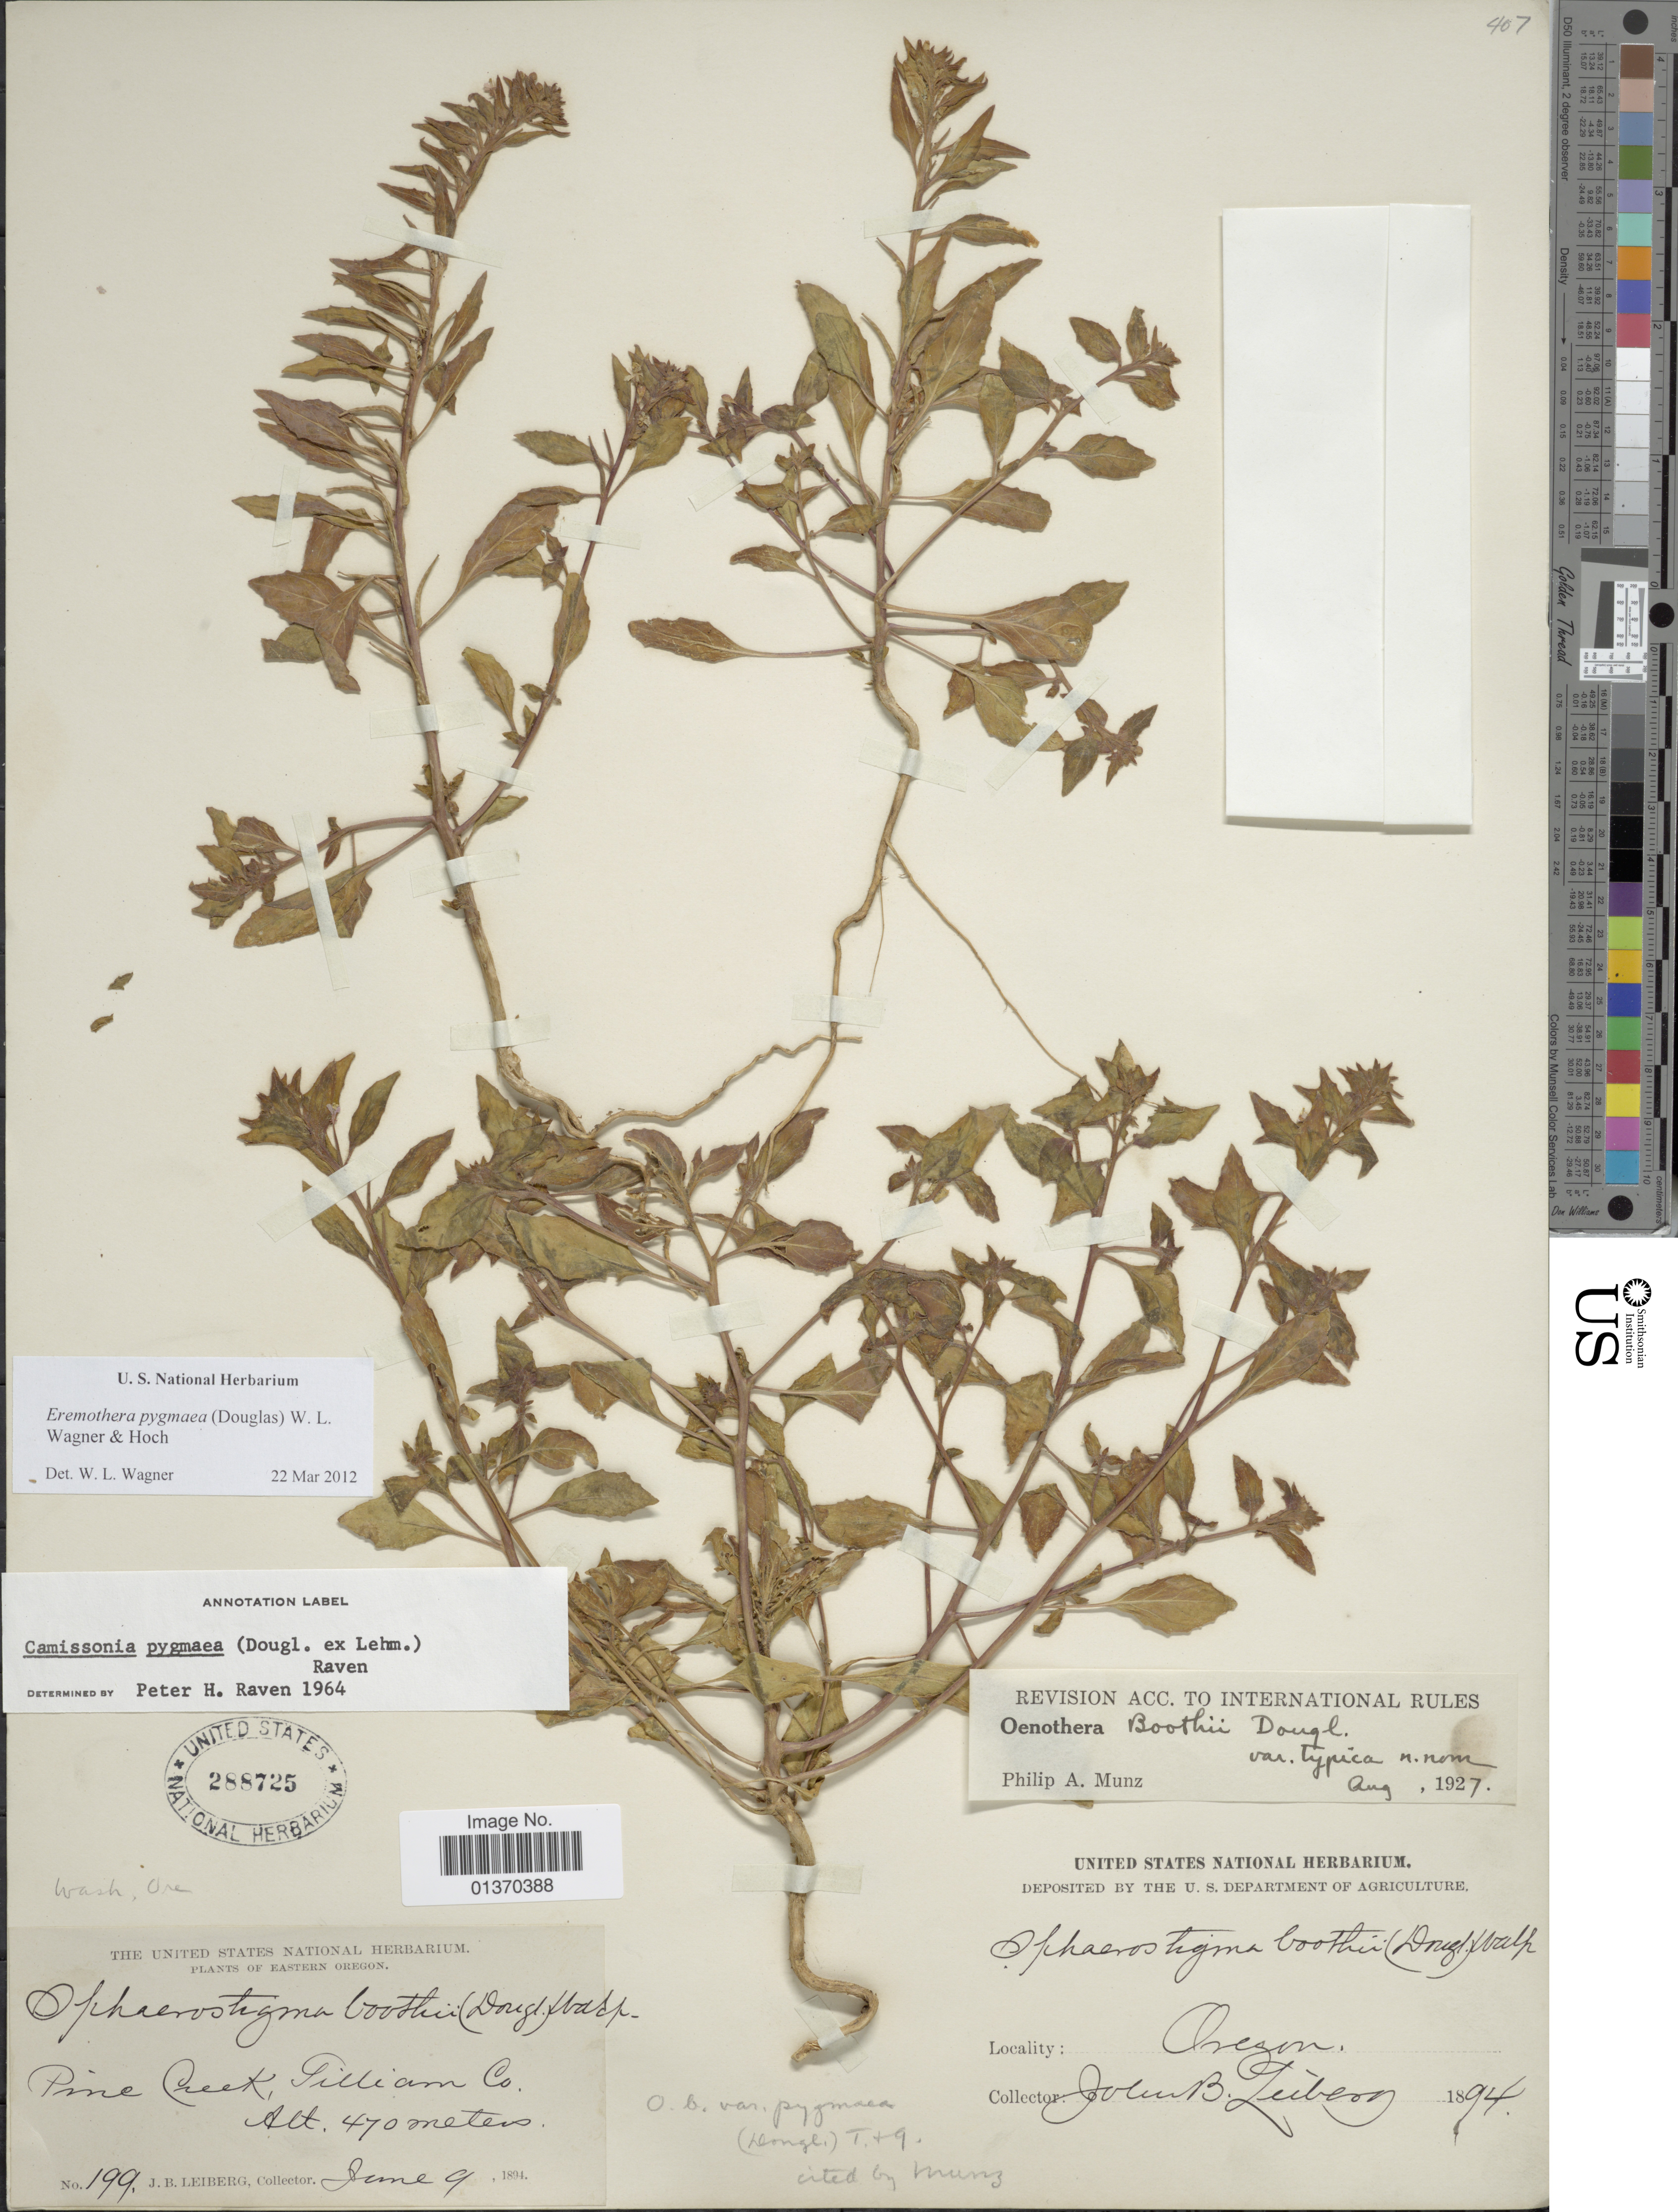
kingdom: Plantae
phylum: Tracheophyta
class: Magnoliopsida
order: Myrtales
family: Onagraceae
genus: Eremothera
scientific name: Eremothera pygmaea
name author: (Douglas) W.L. Wagner & Hoch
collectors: J. B. Leiberg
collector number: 199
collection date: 1894-06-09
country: United States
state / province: Oregon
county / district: Wheeler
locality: Eastern Oregon. Pine Creek, Gilliam Co.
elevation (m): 470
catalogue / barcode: US 288725